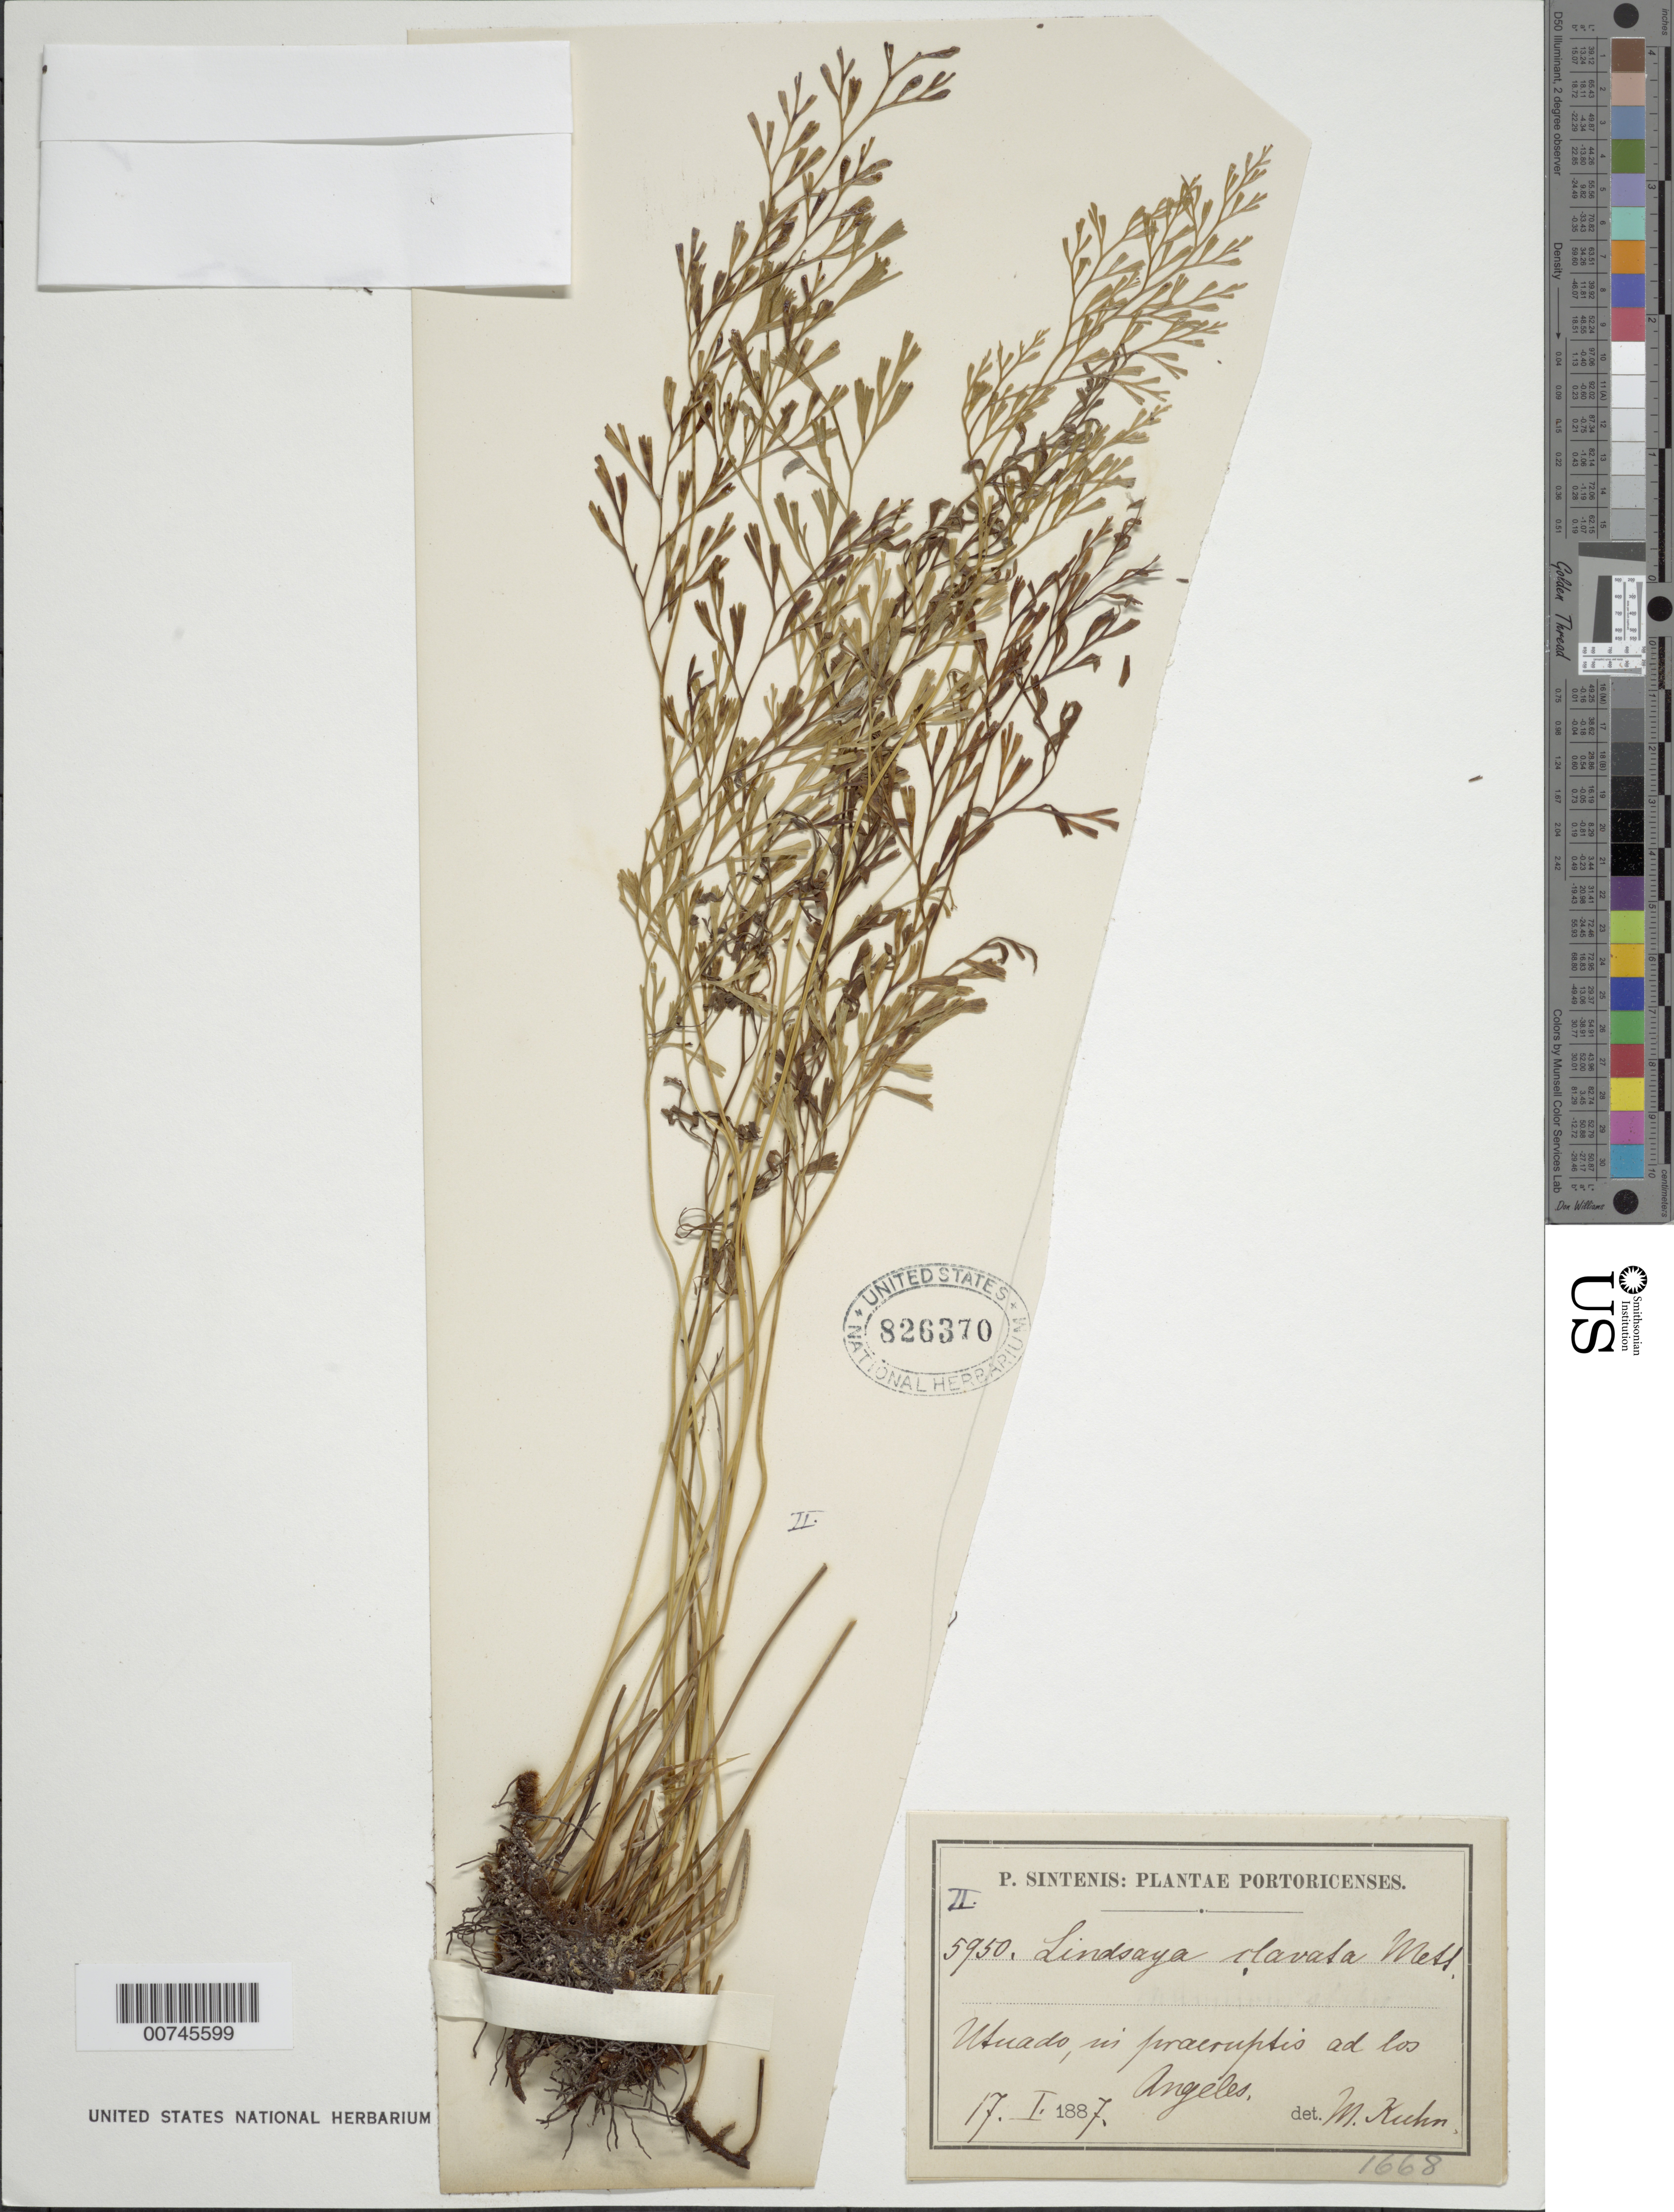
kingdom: Plantae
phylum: Tracheophyta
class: Polypodiopsida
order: Polypodiales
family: Lindsaeaceae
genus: Sphenomeris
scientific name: Sphenomeris clavata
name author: (L.) Maxon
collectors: P. Sintenis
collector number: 5950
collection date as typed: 17 Jan 1887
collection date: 1887-01-17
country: Puerto Rico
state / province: Utuado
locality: Utuado, in praeruptis ad Los Angeles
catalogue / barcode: US 826370